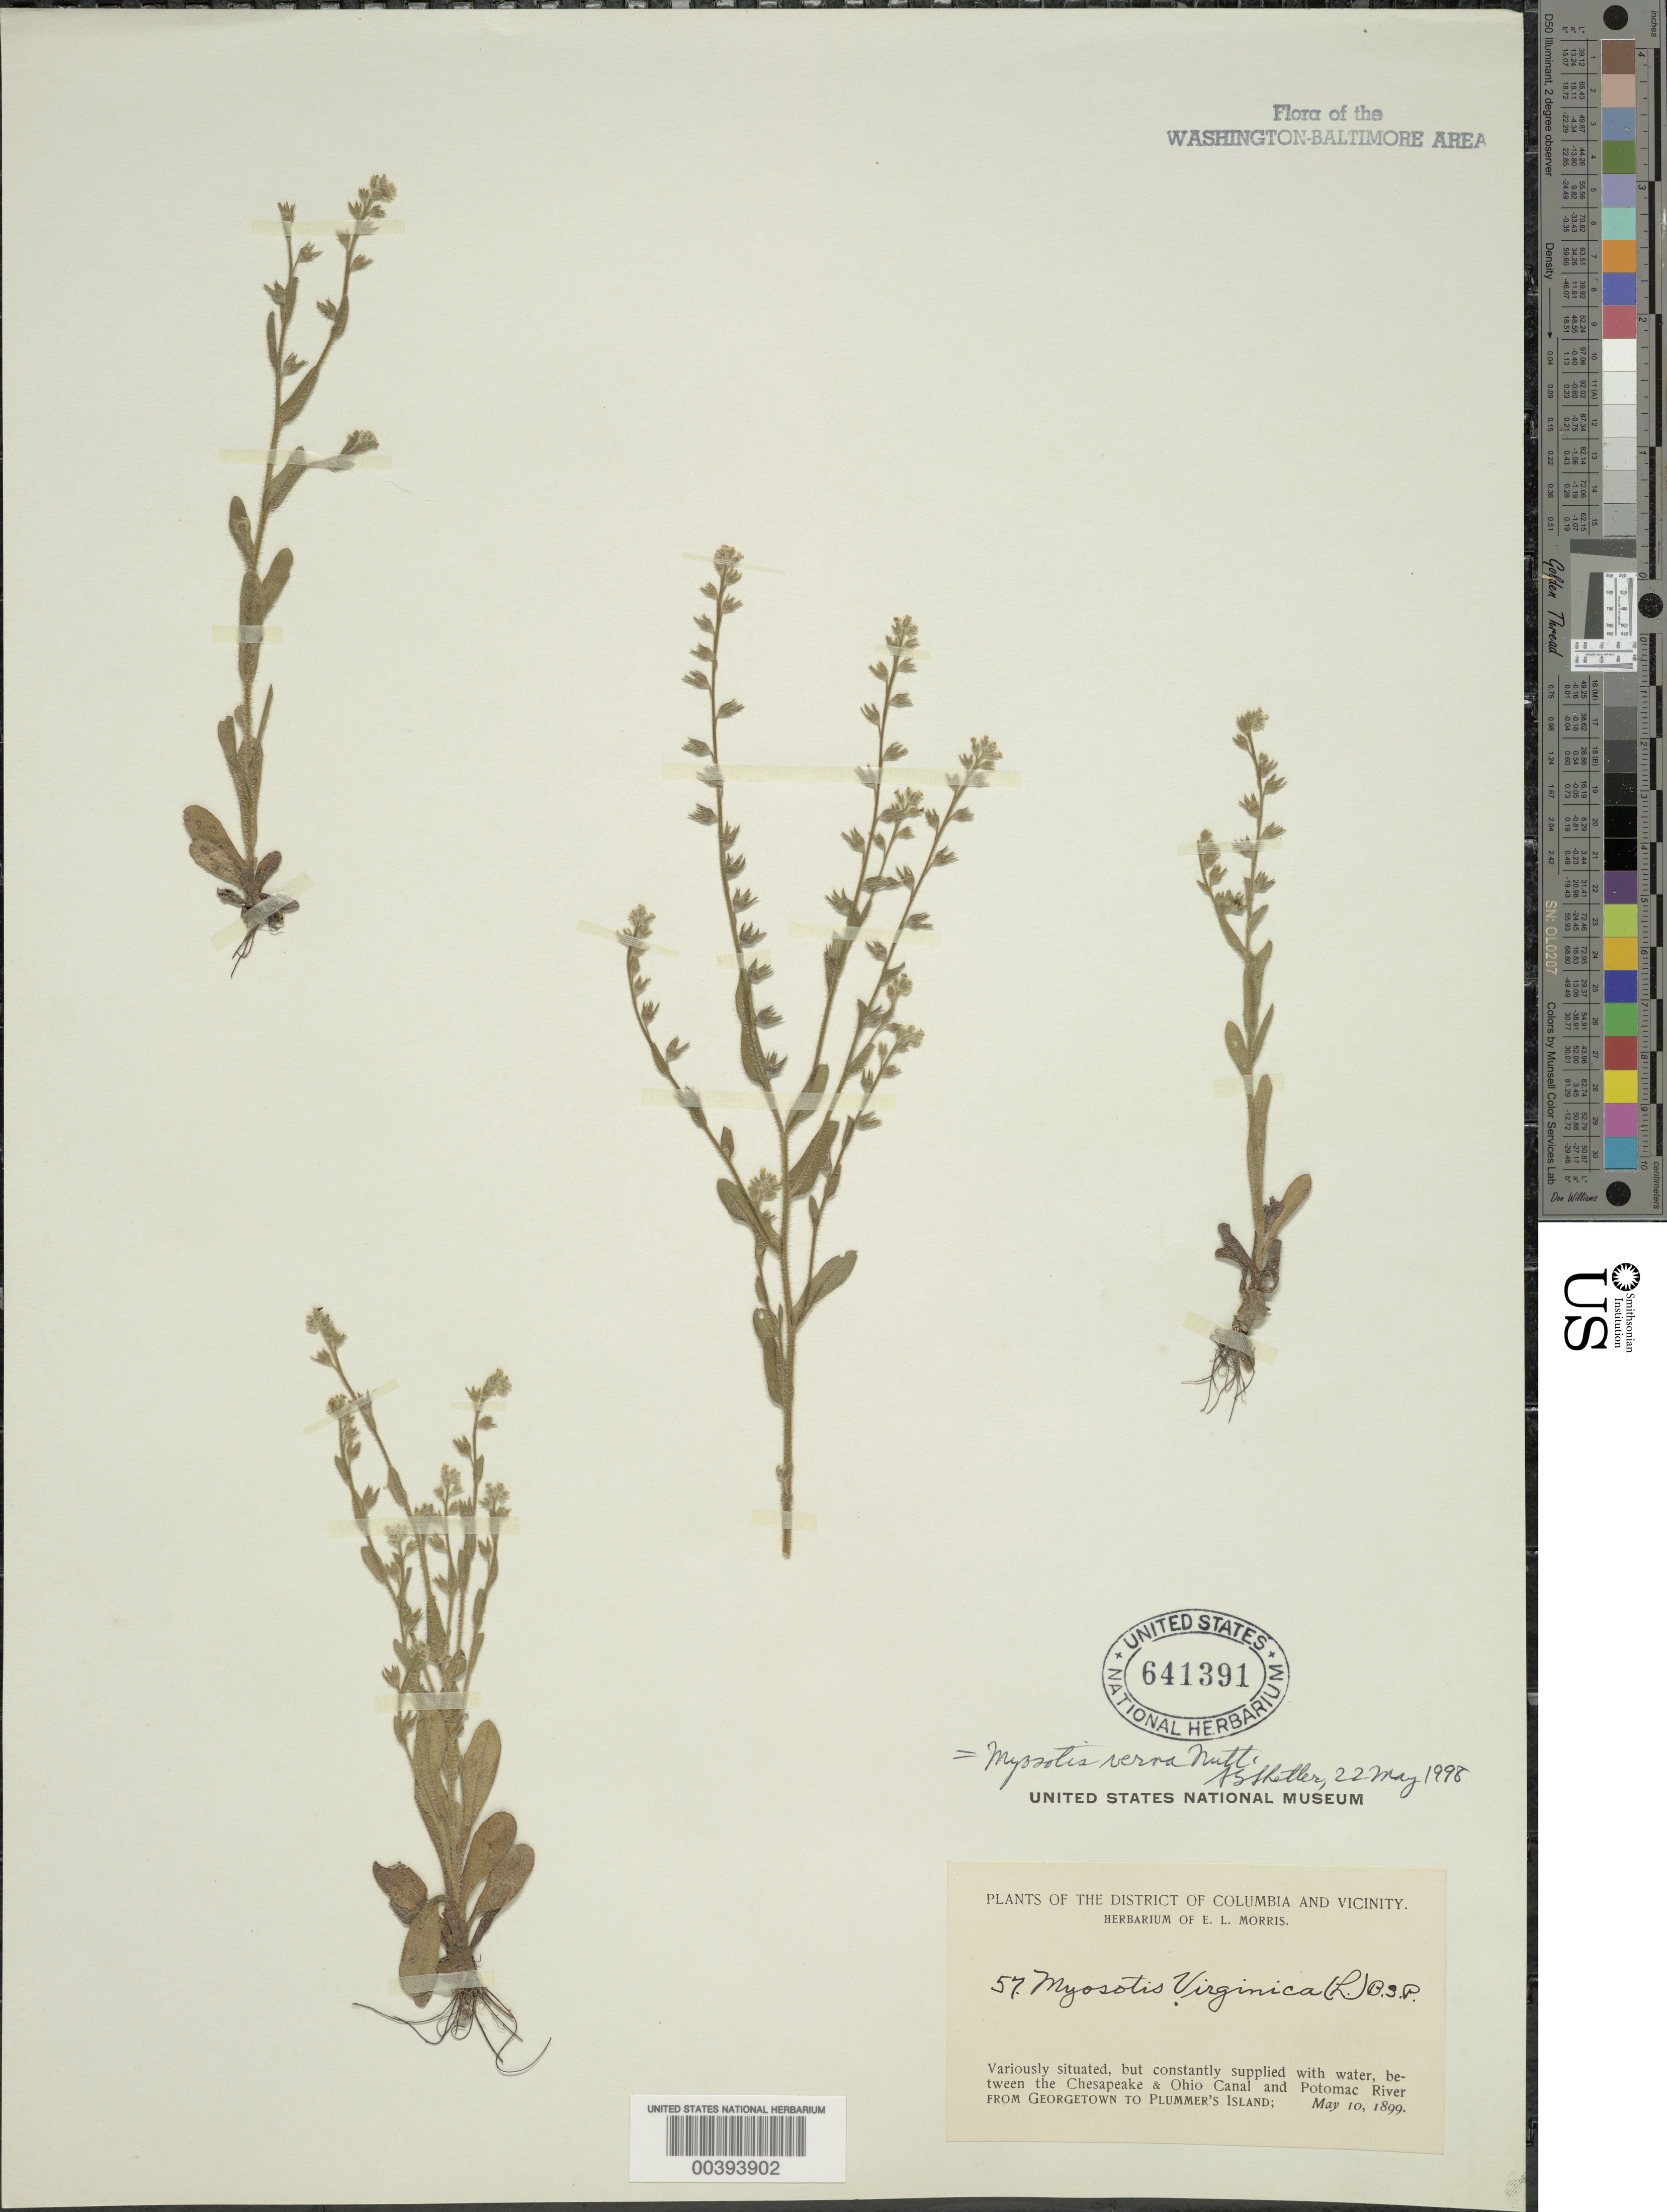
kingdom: Plantae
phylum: Tracheophyta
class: Magnoliopsida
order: Boraginales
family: Boraginaceae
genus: Myosotis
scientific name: Myosotis verna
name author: Nutt.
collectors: E. L. Morris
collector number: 57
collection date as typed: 10 May 1899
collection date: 1899-05-10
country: United States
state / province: District of Columbia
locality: between C. & O. Canal and Potomac River, Georgetown to Plummers Island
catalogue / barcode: US 641391